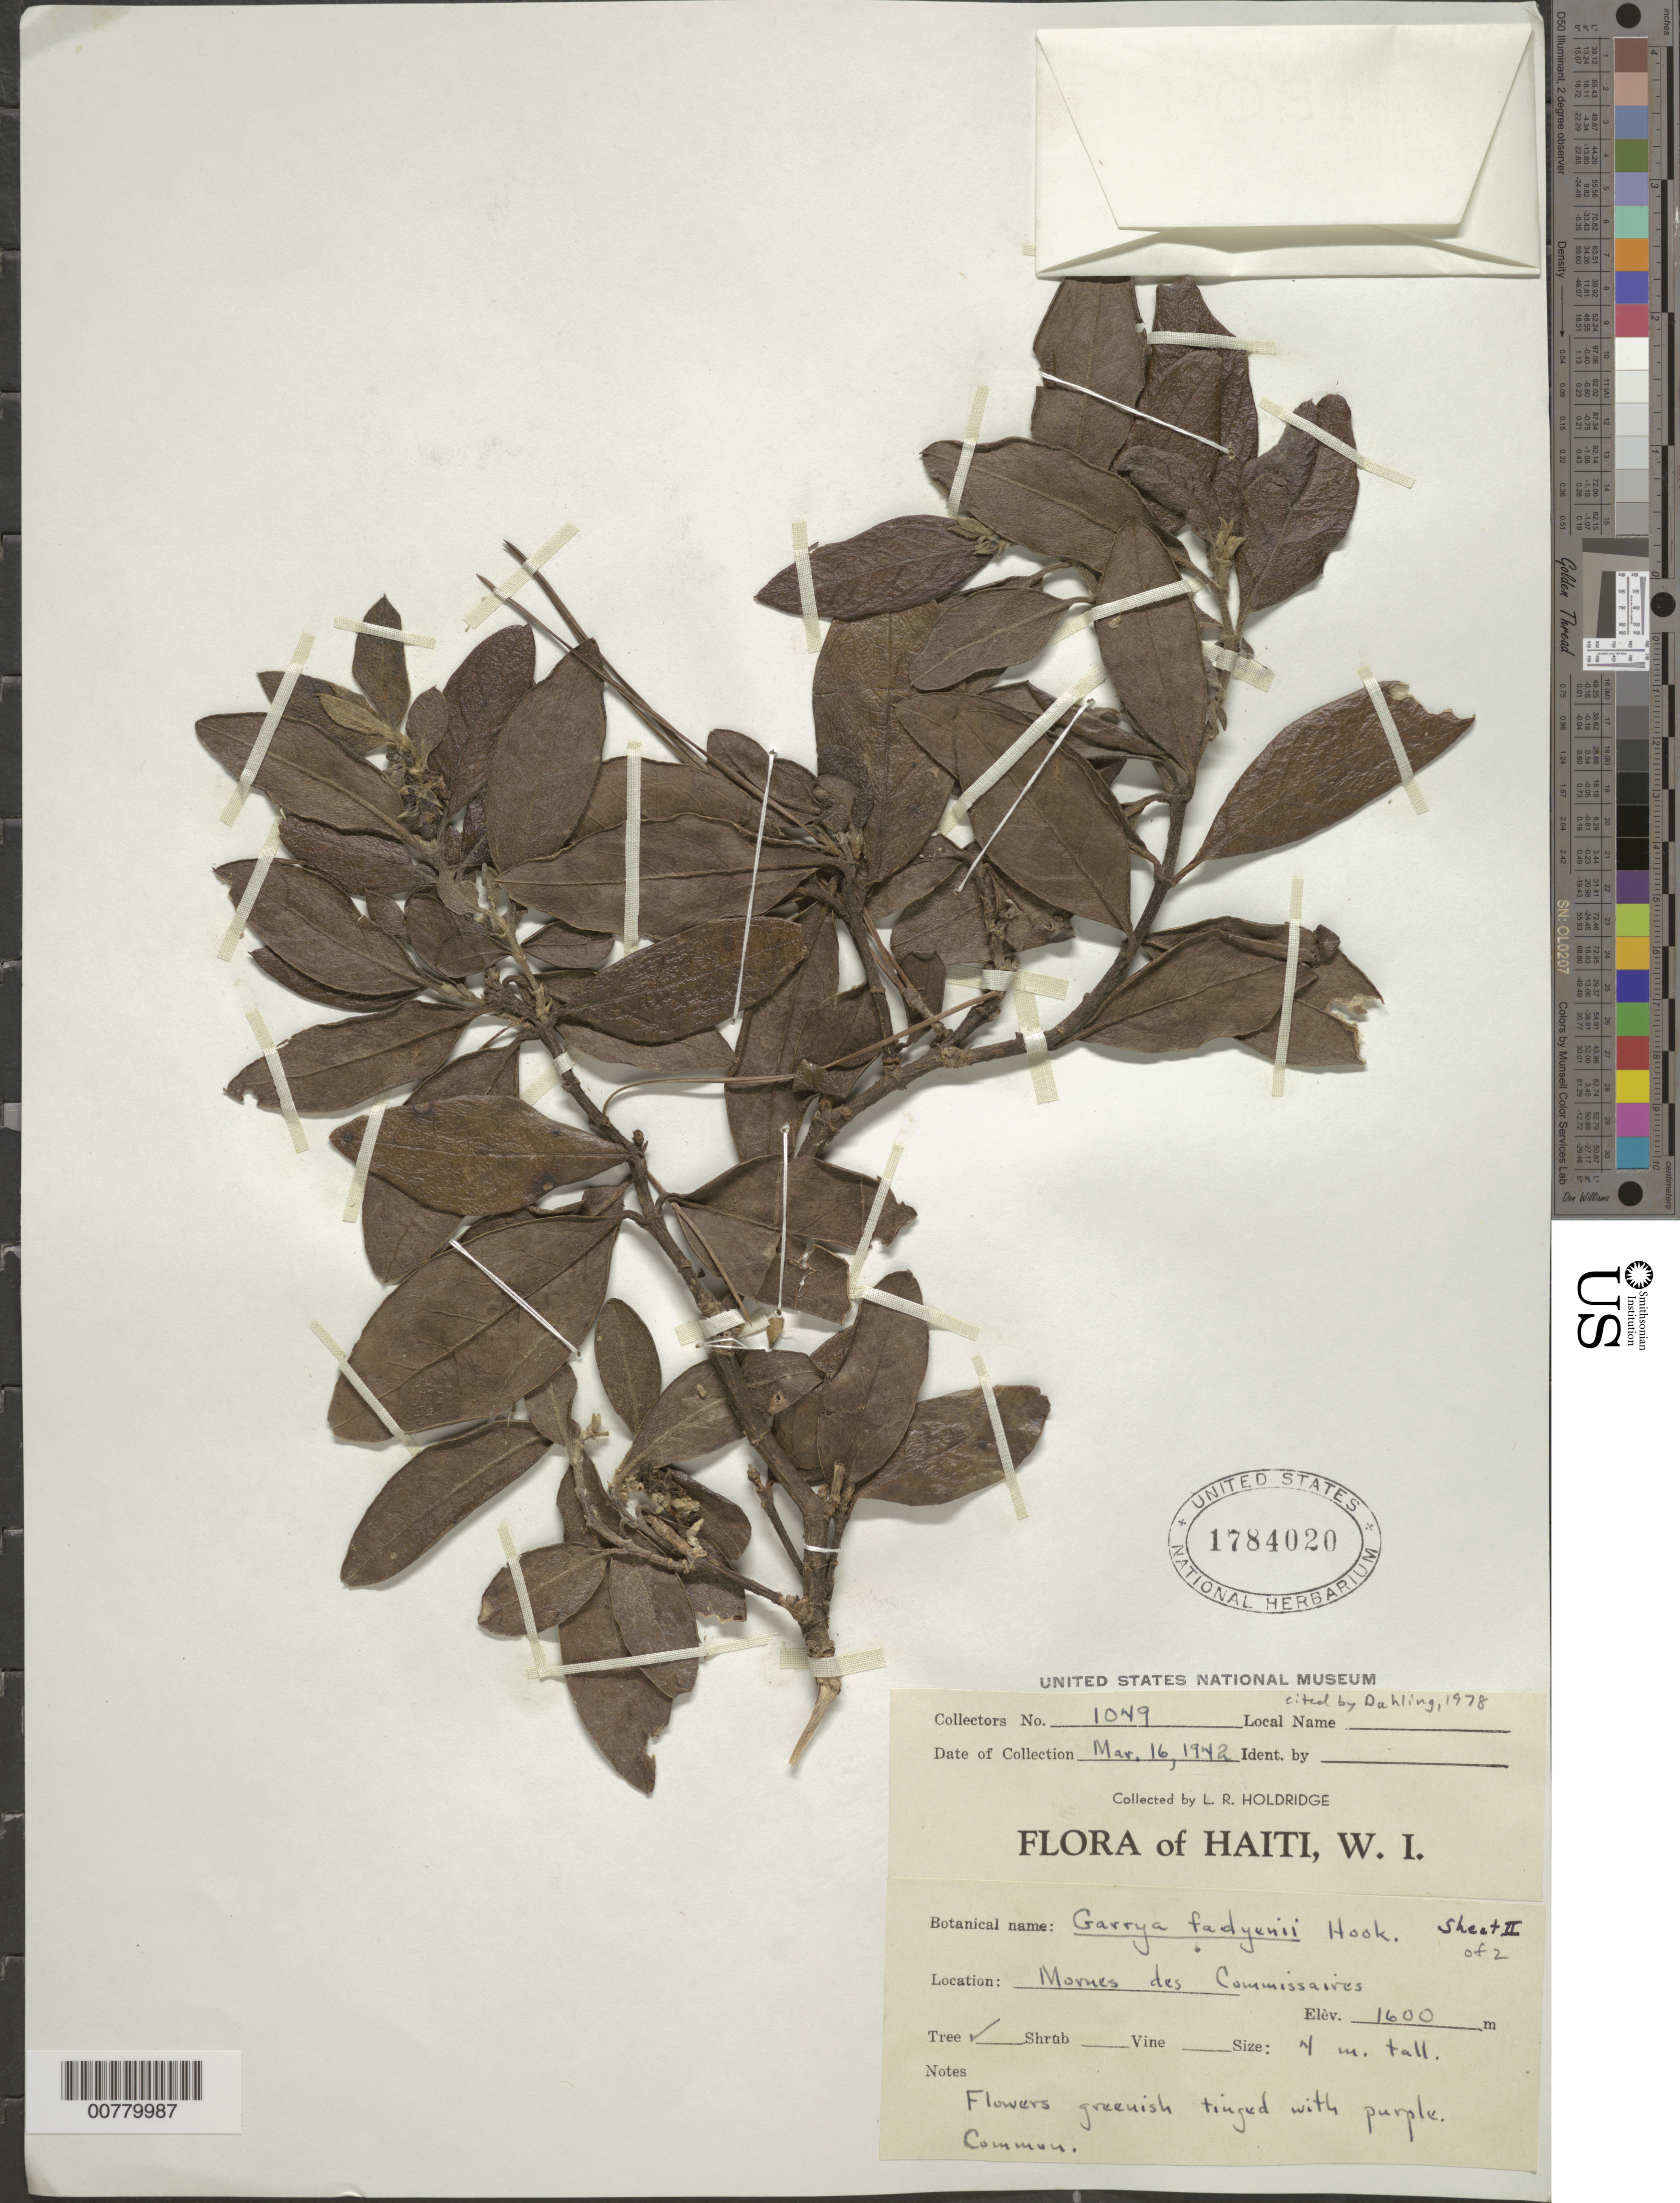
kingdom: Plantae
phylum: Tracheophyta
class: Magnoliopsida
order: Garryales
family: Garryaceae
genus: Garrya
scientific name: Garrya fadyenii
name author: Hook.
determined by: Dahling, --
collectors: L. Holdridge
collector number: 1049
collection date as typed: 16 Mar 1942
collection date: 1942-03-16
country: Haiti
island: Hispaniola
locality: Mornes des Commissaires.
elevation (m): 1600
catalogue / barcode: US 1784020